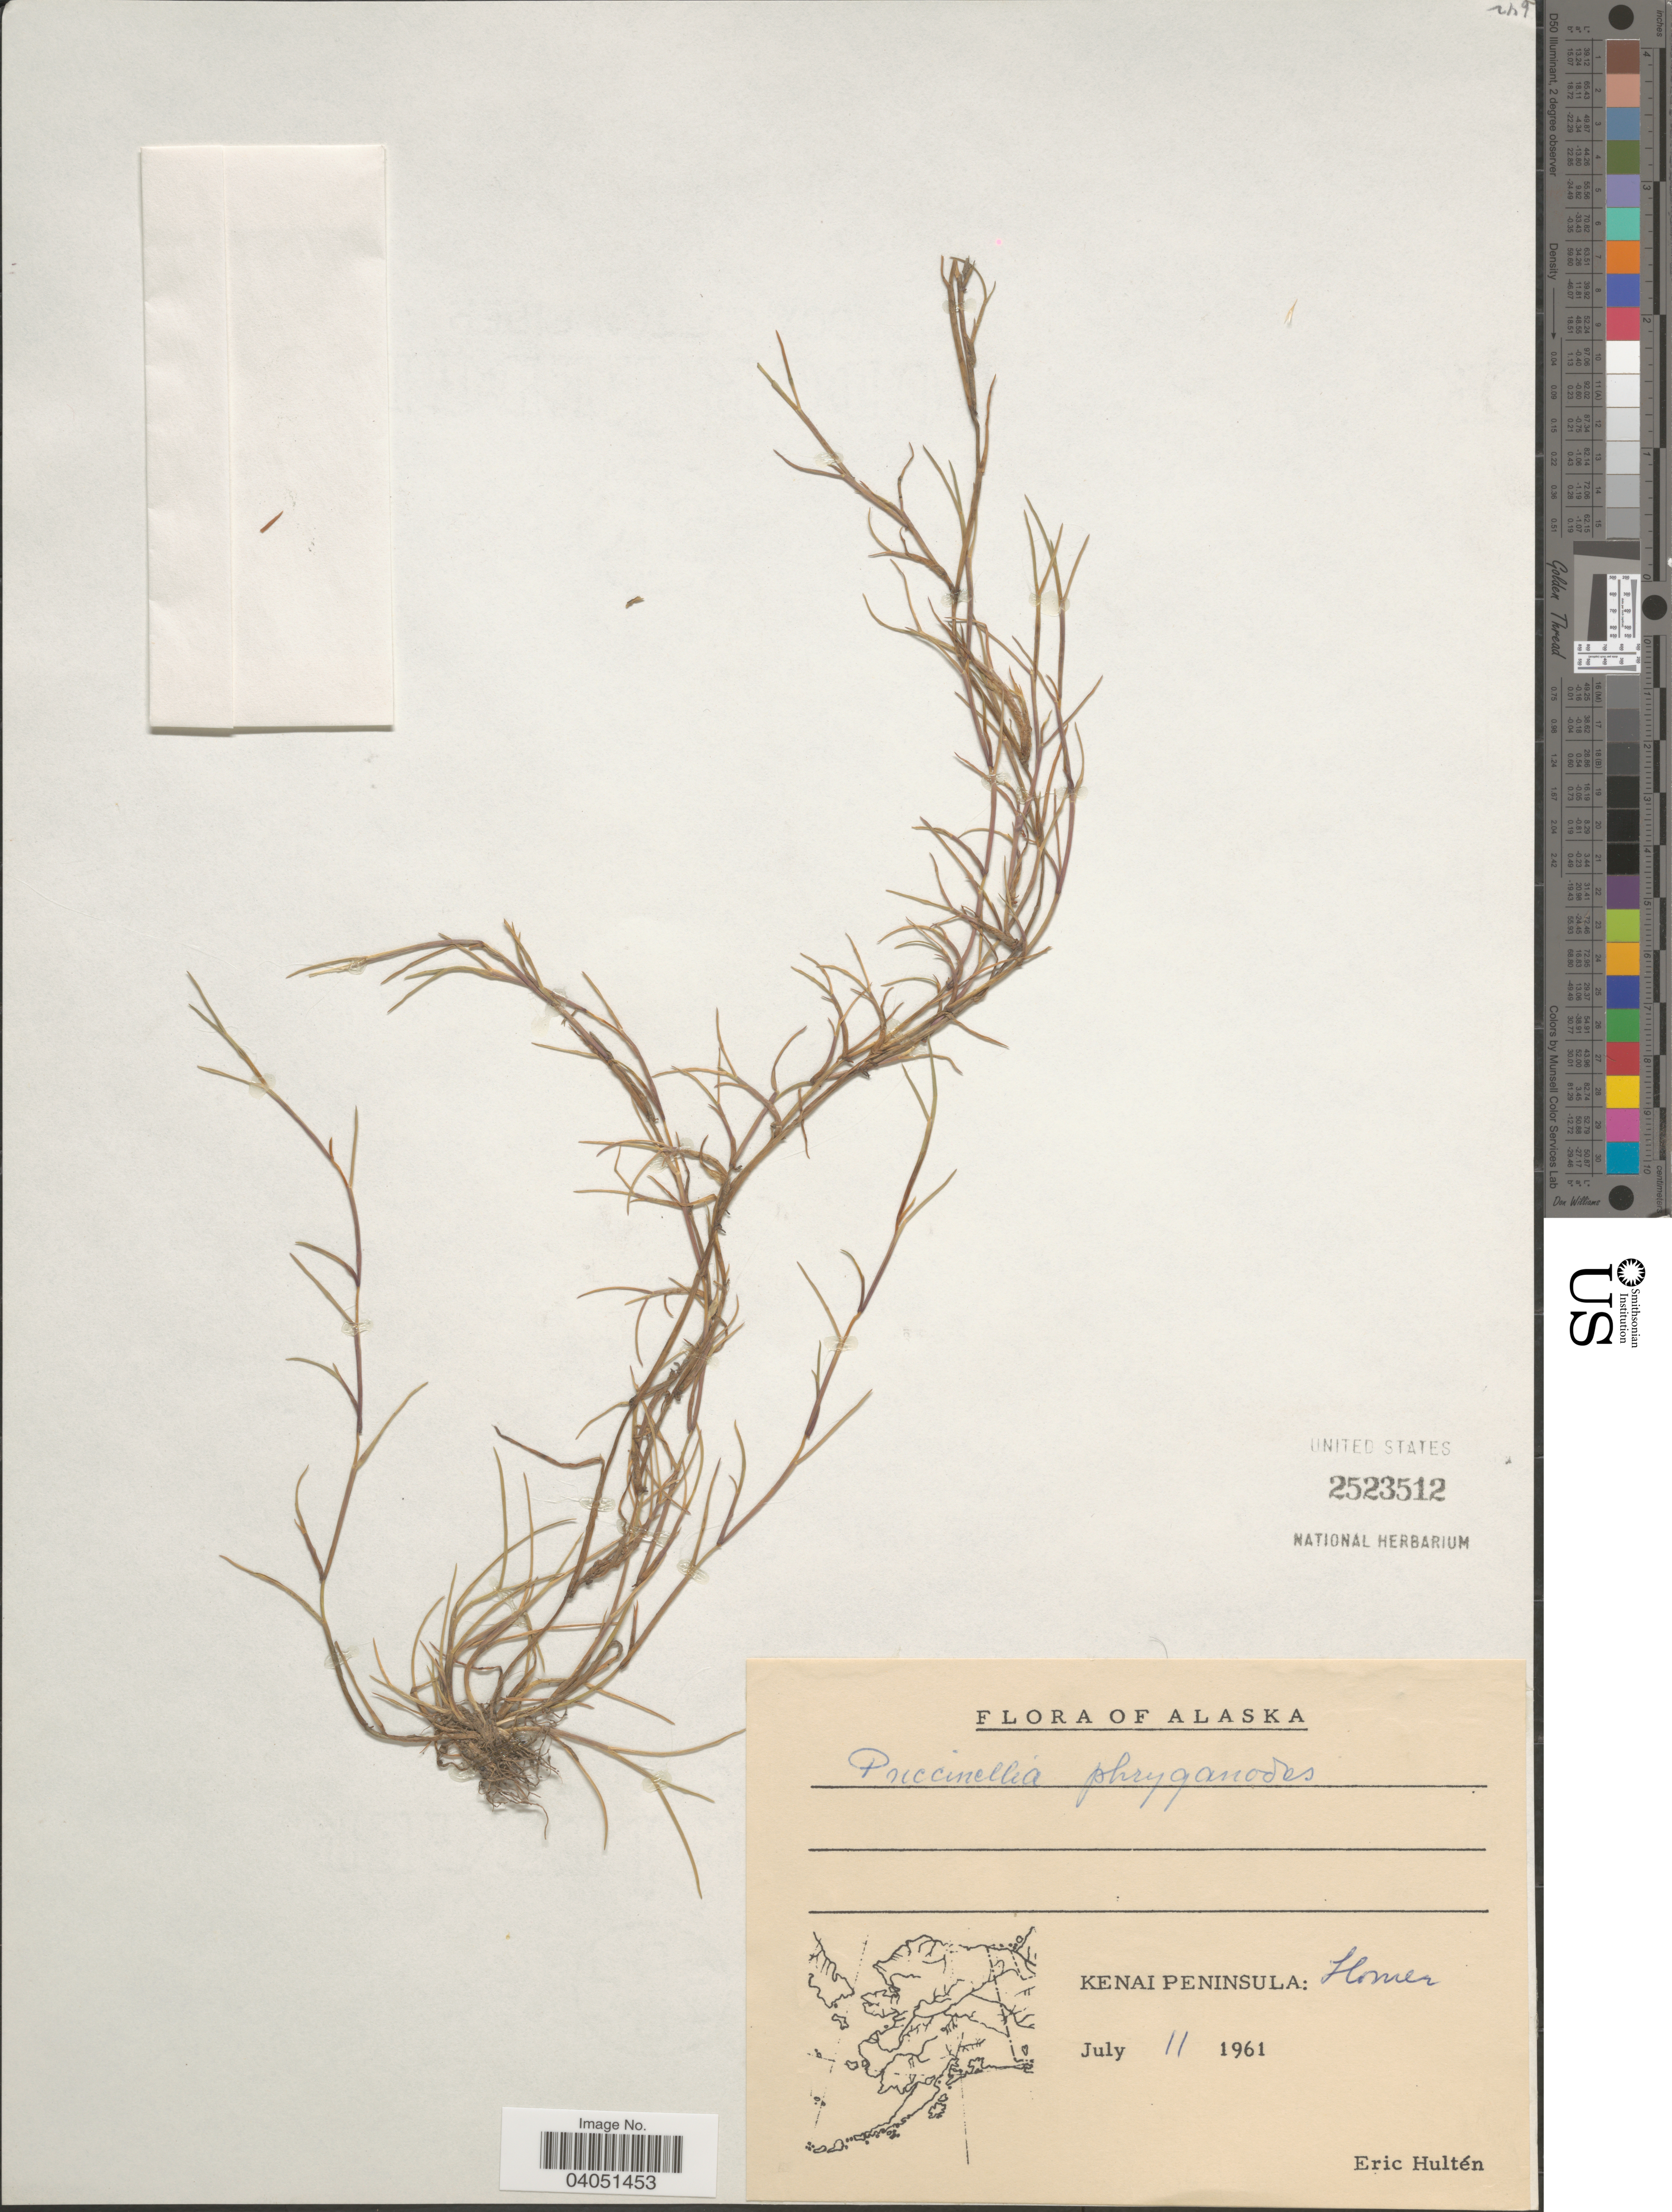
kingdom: Plantae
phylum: Tracheophyta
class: Liliopsida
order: Poales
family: Poaceae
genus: Puccinellia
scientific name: Puccinellia phryganodes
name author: (Trin.) Scribn. & Merr.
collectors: E. G. Hultén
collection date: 1961-07-11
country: United States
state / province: Alaska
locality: Kenai Peninsula: Homer.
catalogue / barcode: US 2523512